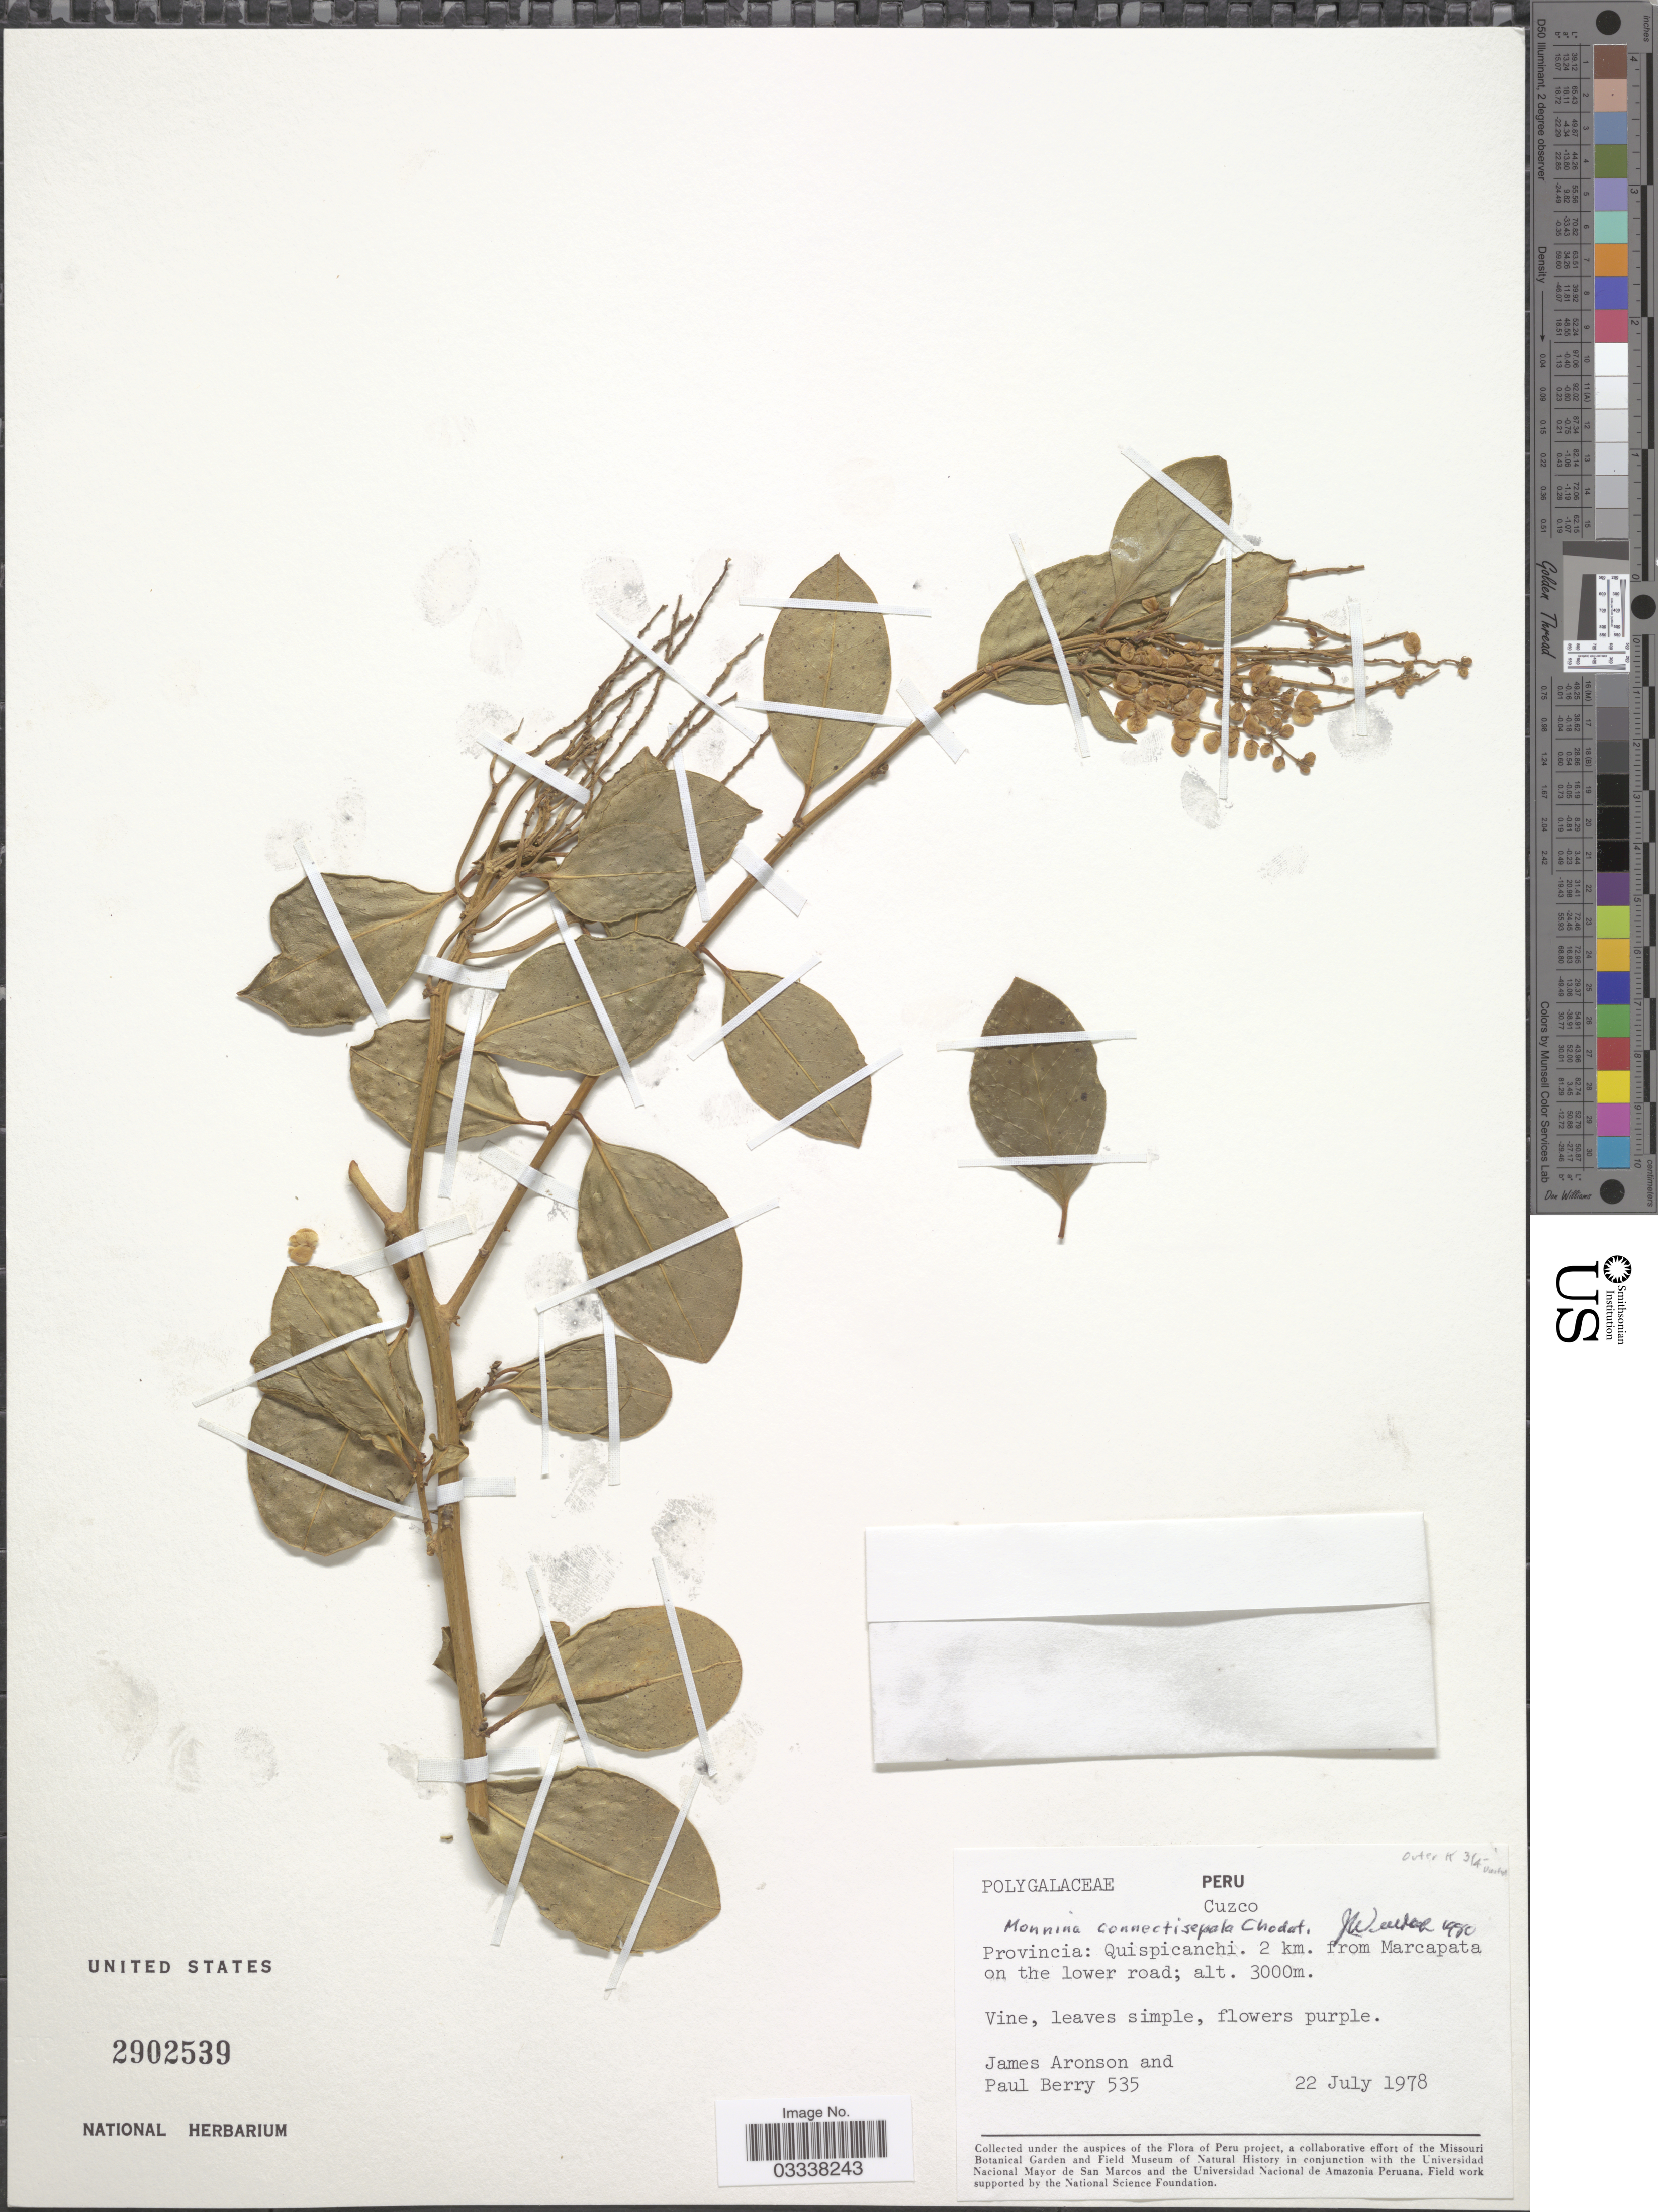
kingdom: Plantae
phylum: Tracheophyta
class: Magnoliopsida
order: Fabales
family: Polygalaceae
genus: Monnina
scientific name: Monnina connectisepala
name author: Chodat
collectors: J. Aronson & P. E. Berry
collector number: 535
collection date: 1978-07-22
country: Peru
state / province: Cusco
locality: Cuzco. Provincia: Quispicanchi. 2 km. from Marcapata on the lower road.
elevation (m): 3000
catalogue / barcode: US 2902539